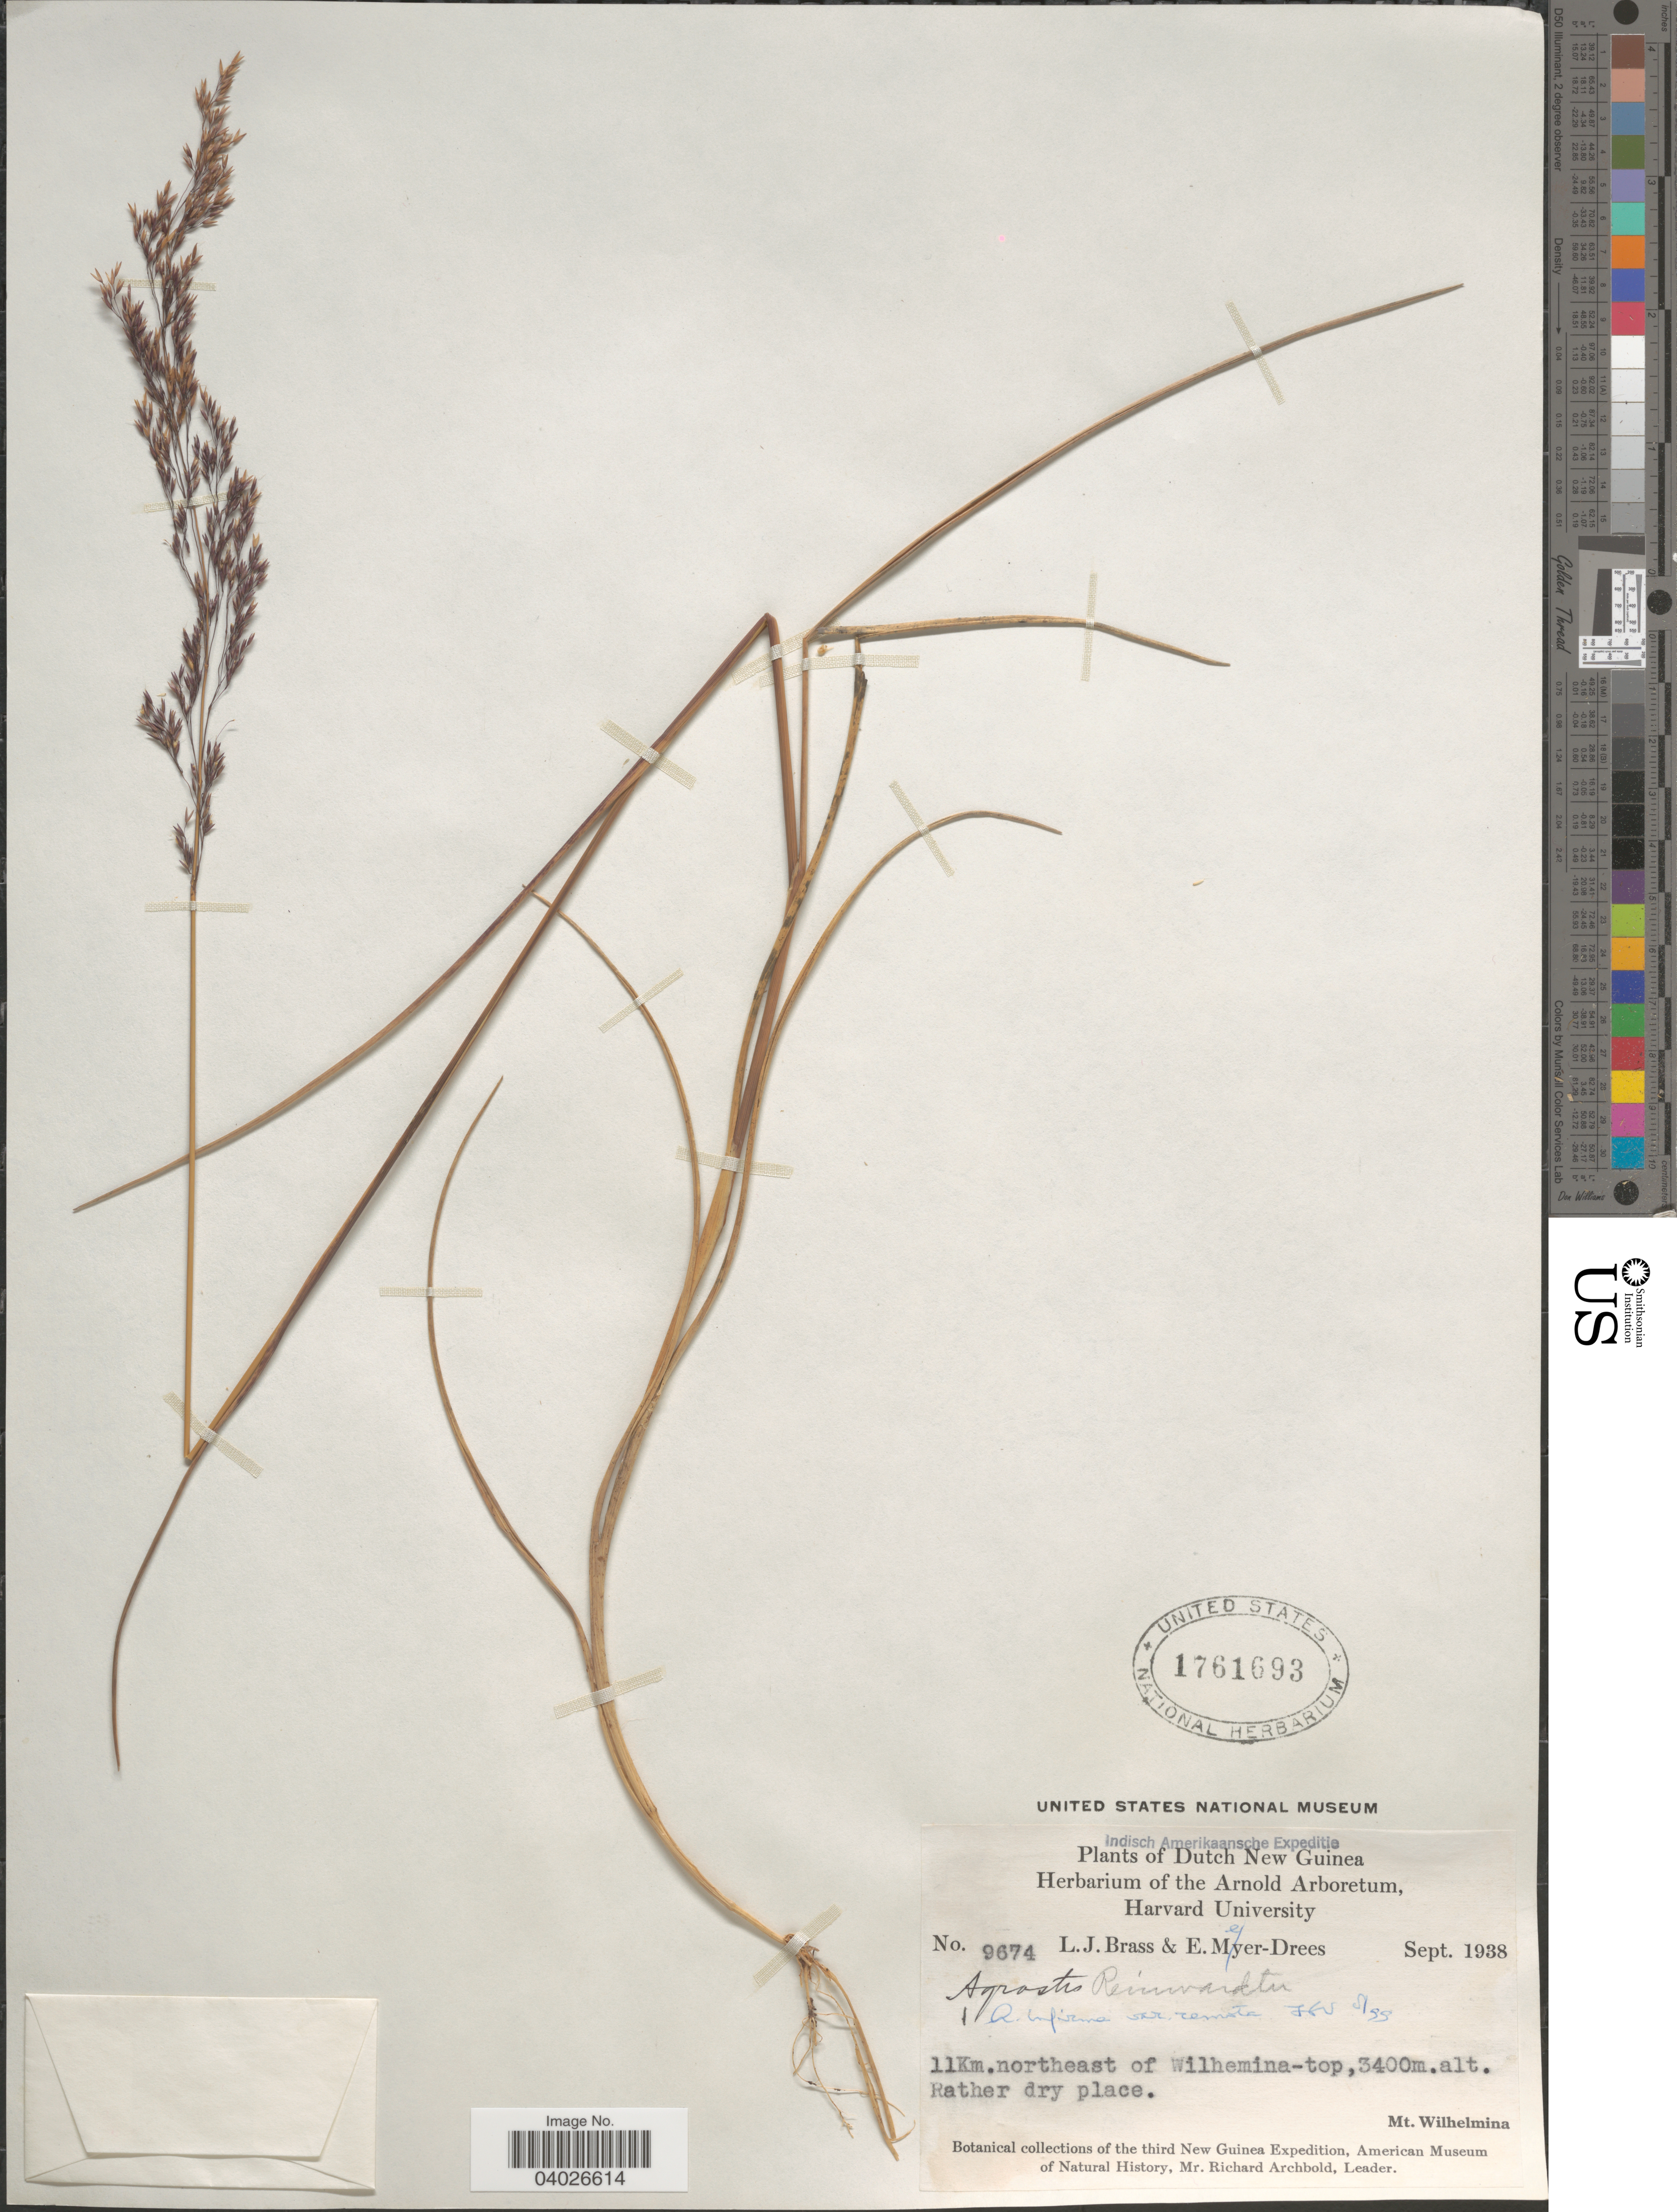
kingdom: Plantae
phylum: Tracheophyta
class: Liliopsida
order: Poales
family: Poaceae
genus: Agrostis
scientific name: Agrostis infirma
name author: Büse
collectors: L. J. Brass & E. Meijer-Drees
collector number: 9674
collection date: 1938-09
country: Indonesia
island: New Guinea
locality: Dutch New Guinea. 11Km. northeast of Wilhemina-top. Mt. Wilhelmina.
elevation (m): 3400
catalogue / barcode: US 1761693